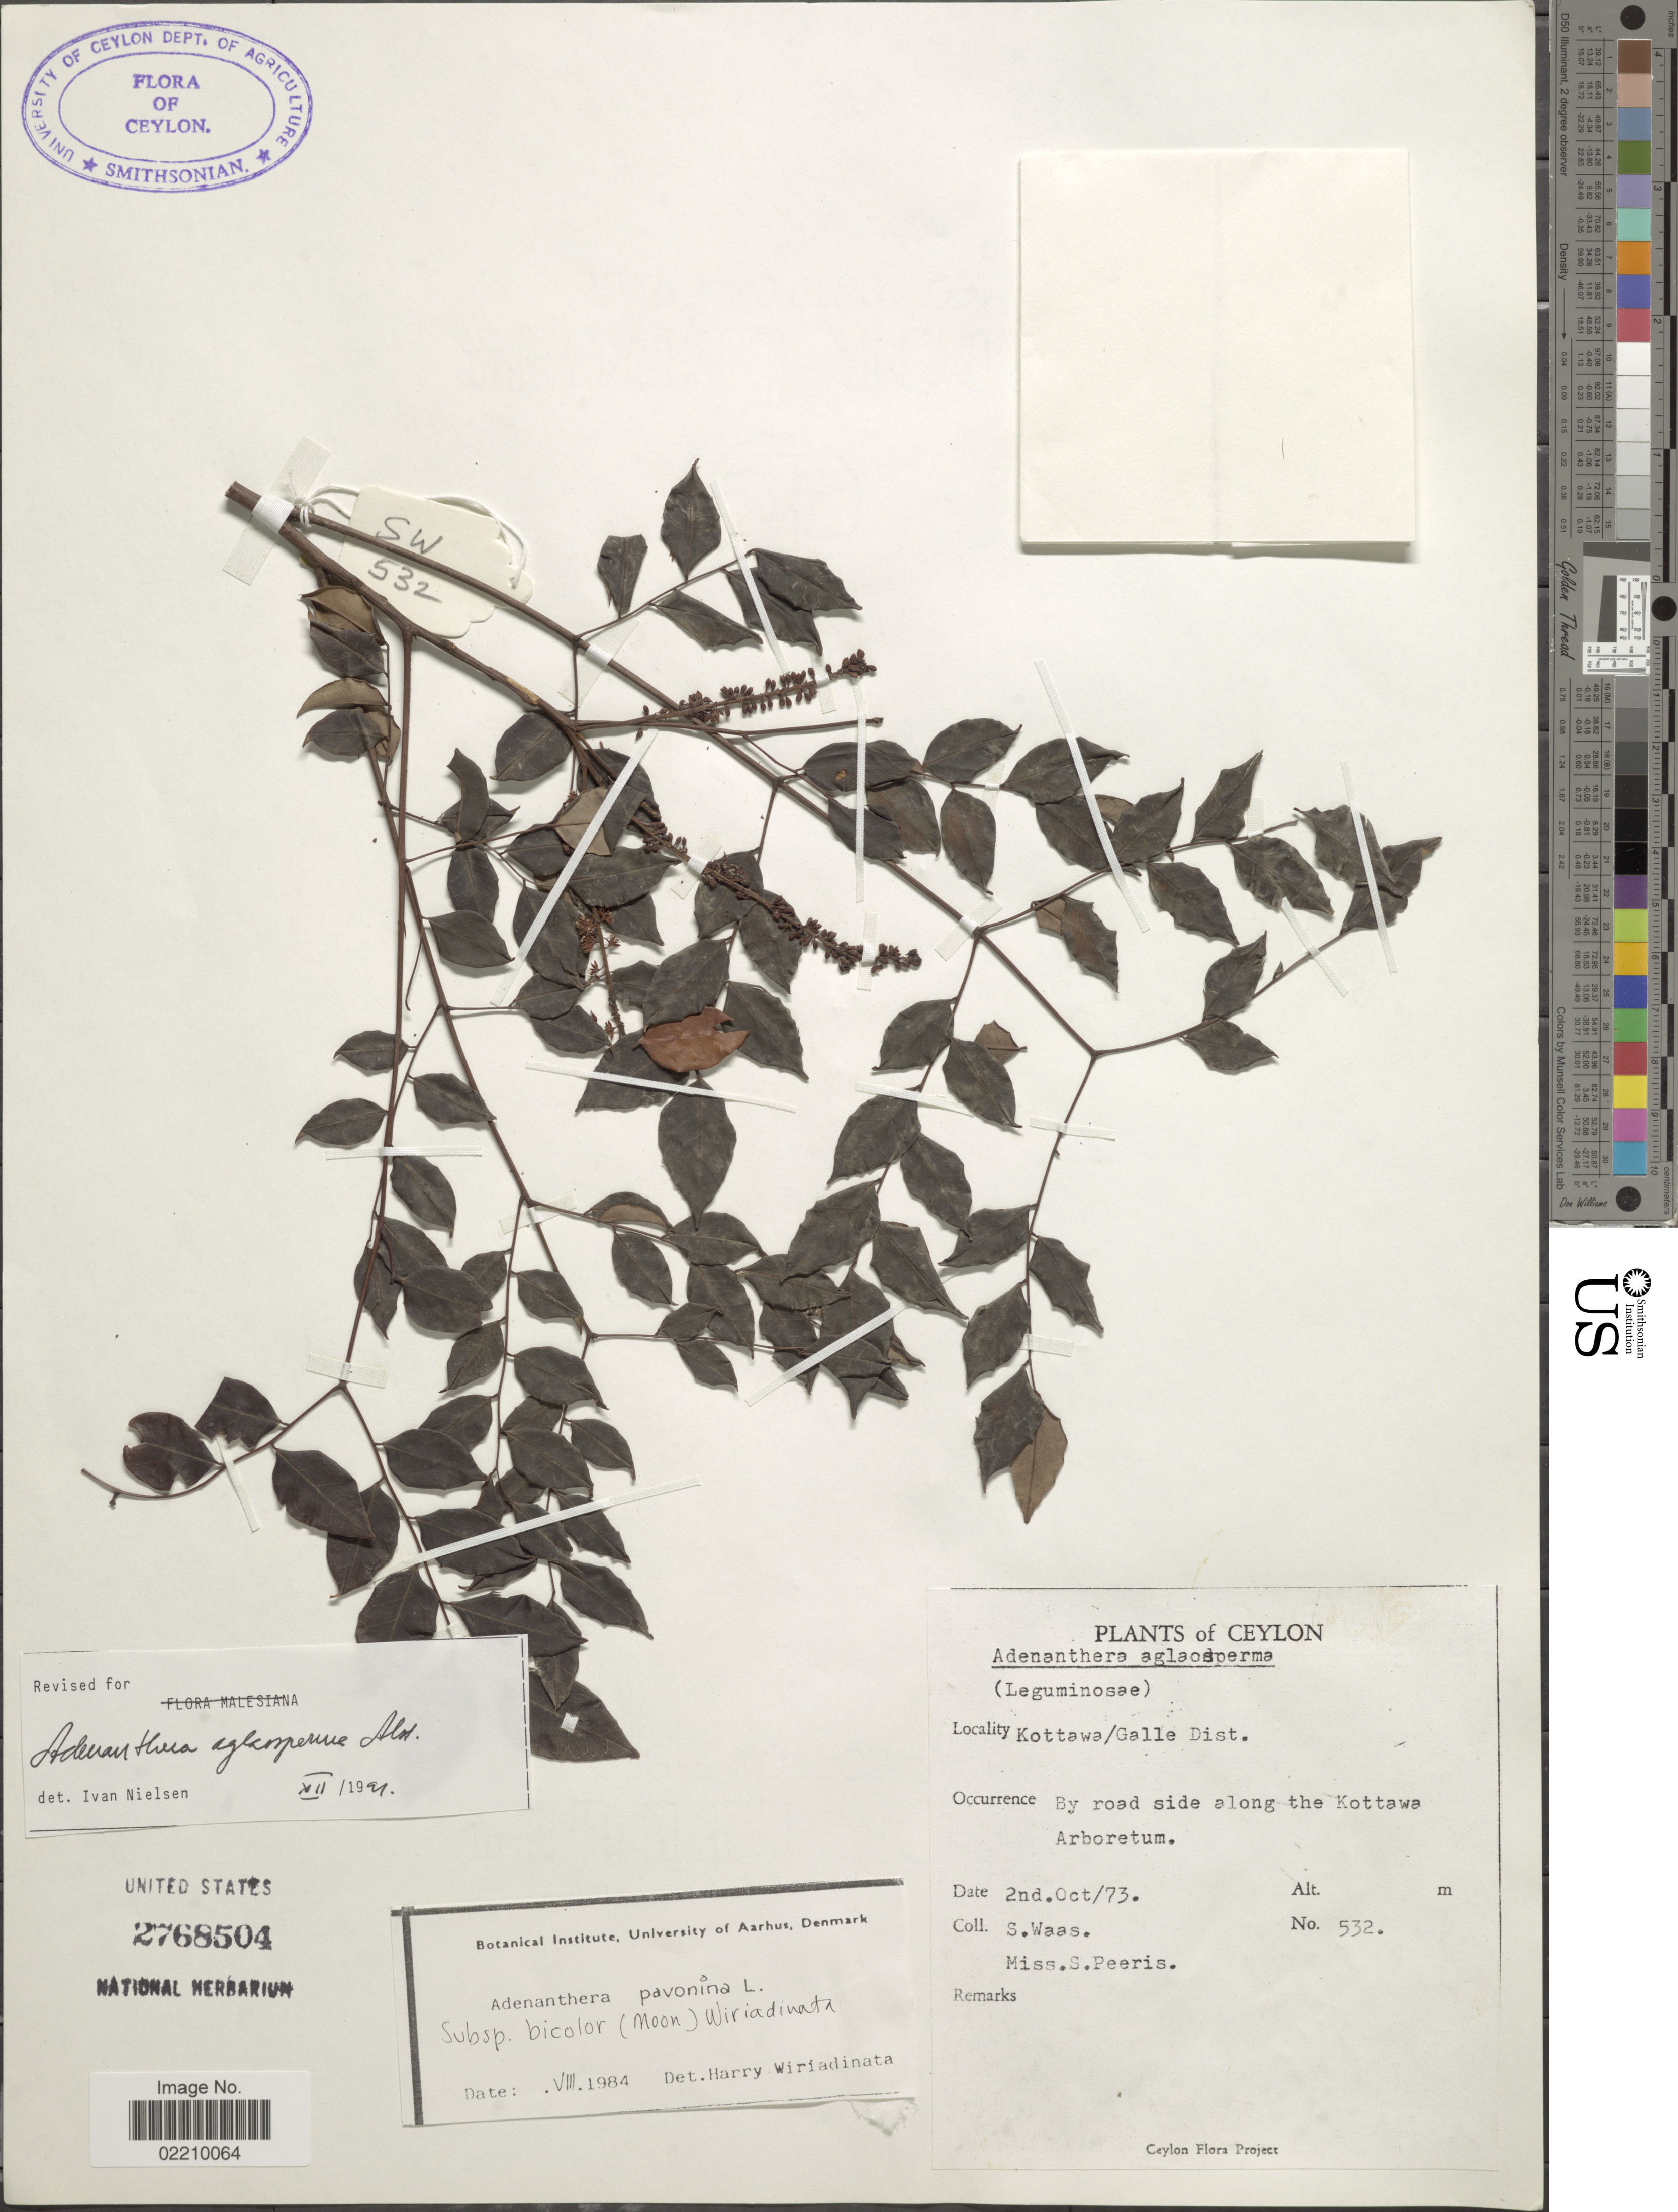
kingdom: Plantae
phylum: Tracheophyta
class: Magnoliopsida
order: Fabales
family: Fabaceae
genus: Adenanthera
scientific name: Adenanthera aglaosperma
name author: Alston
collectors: S. Waas & S. Peeris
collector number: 532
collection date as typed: Transcribed d/m/y: 2/10/73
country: Sri Lanka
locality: Ceylon, Kottawa/ Galle Dist.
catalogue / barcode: US 2768504